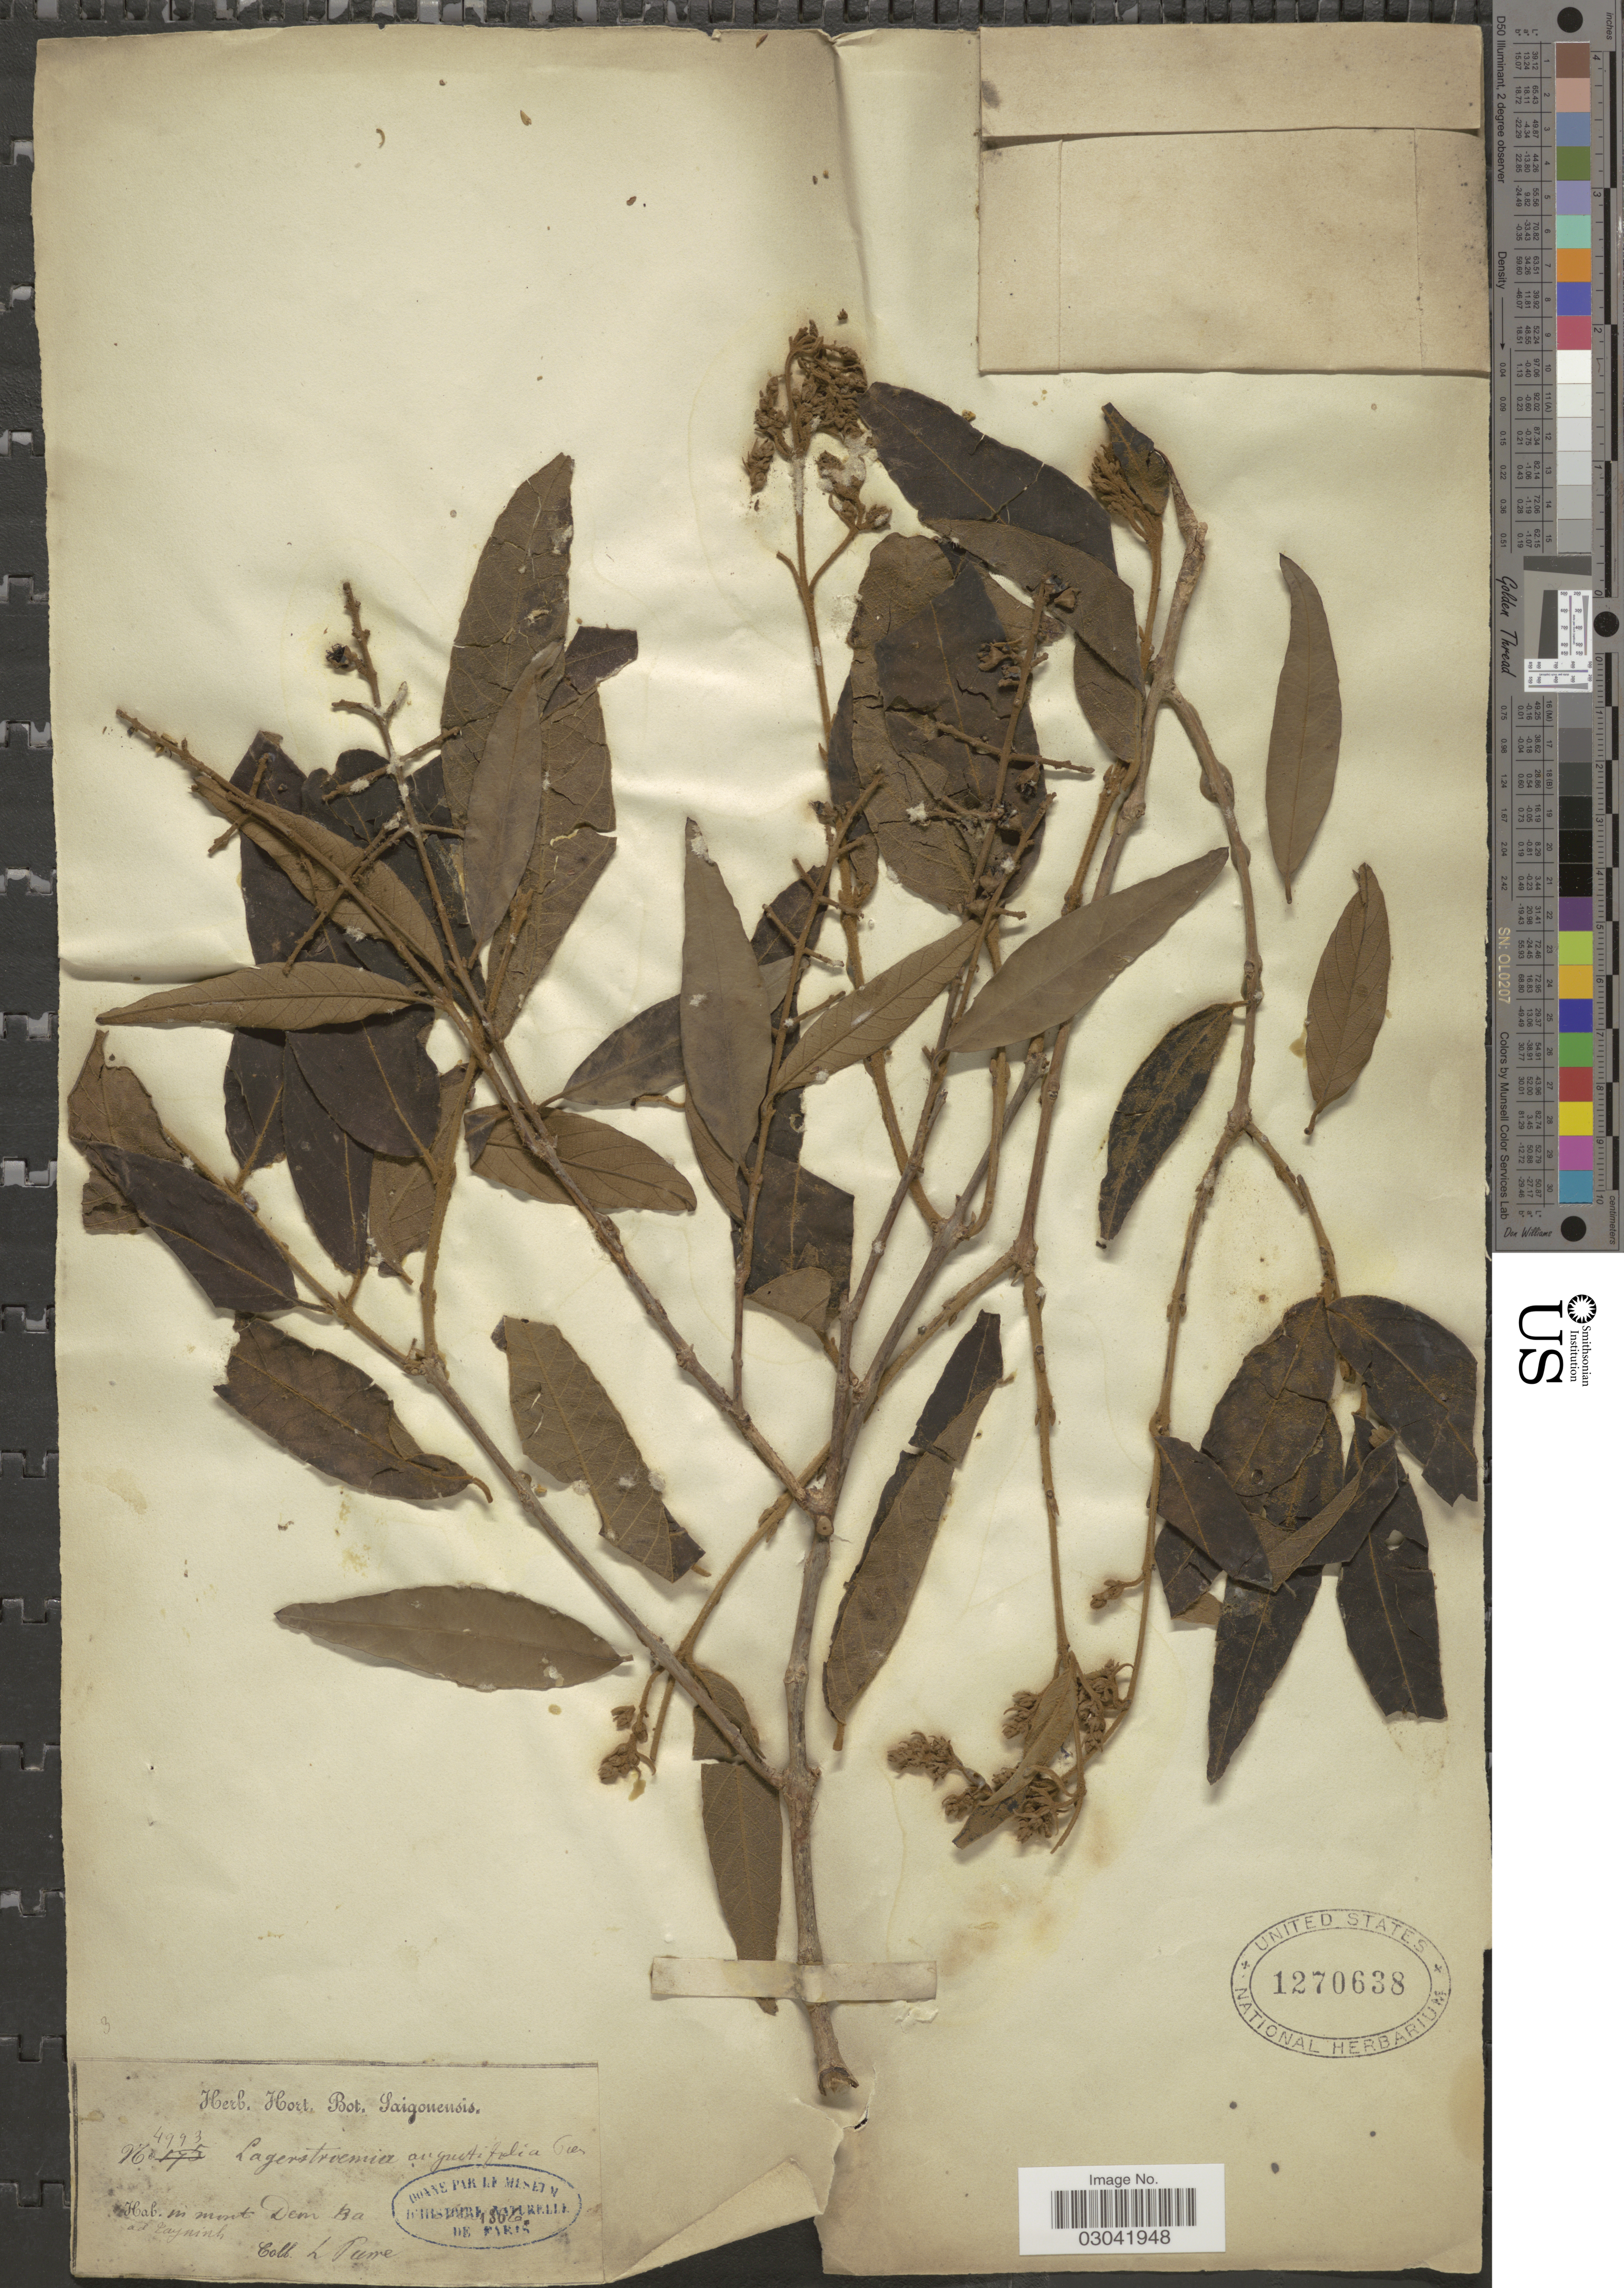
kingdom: Plantae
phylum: Tracheophyta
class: Magnoliopsida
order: Myrtales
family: Lythraceae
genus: Lagerstroemia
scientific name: Lagerstroemia angustifolia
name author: Pierre ex Gagnep.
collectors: L. Pierre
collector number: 4993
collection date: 1886-05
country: Vietnam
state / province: Tay Ninh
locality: In mont. Deon ba ad Tayninh [Deon Ba mountain at Tay Ninh]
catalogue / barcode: US 1270638